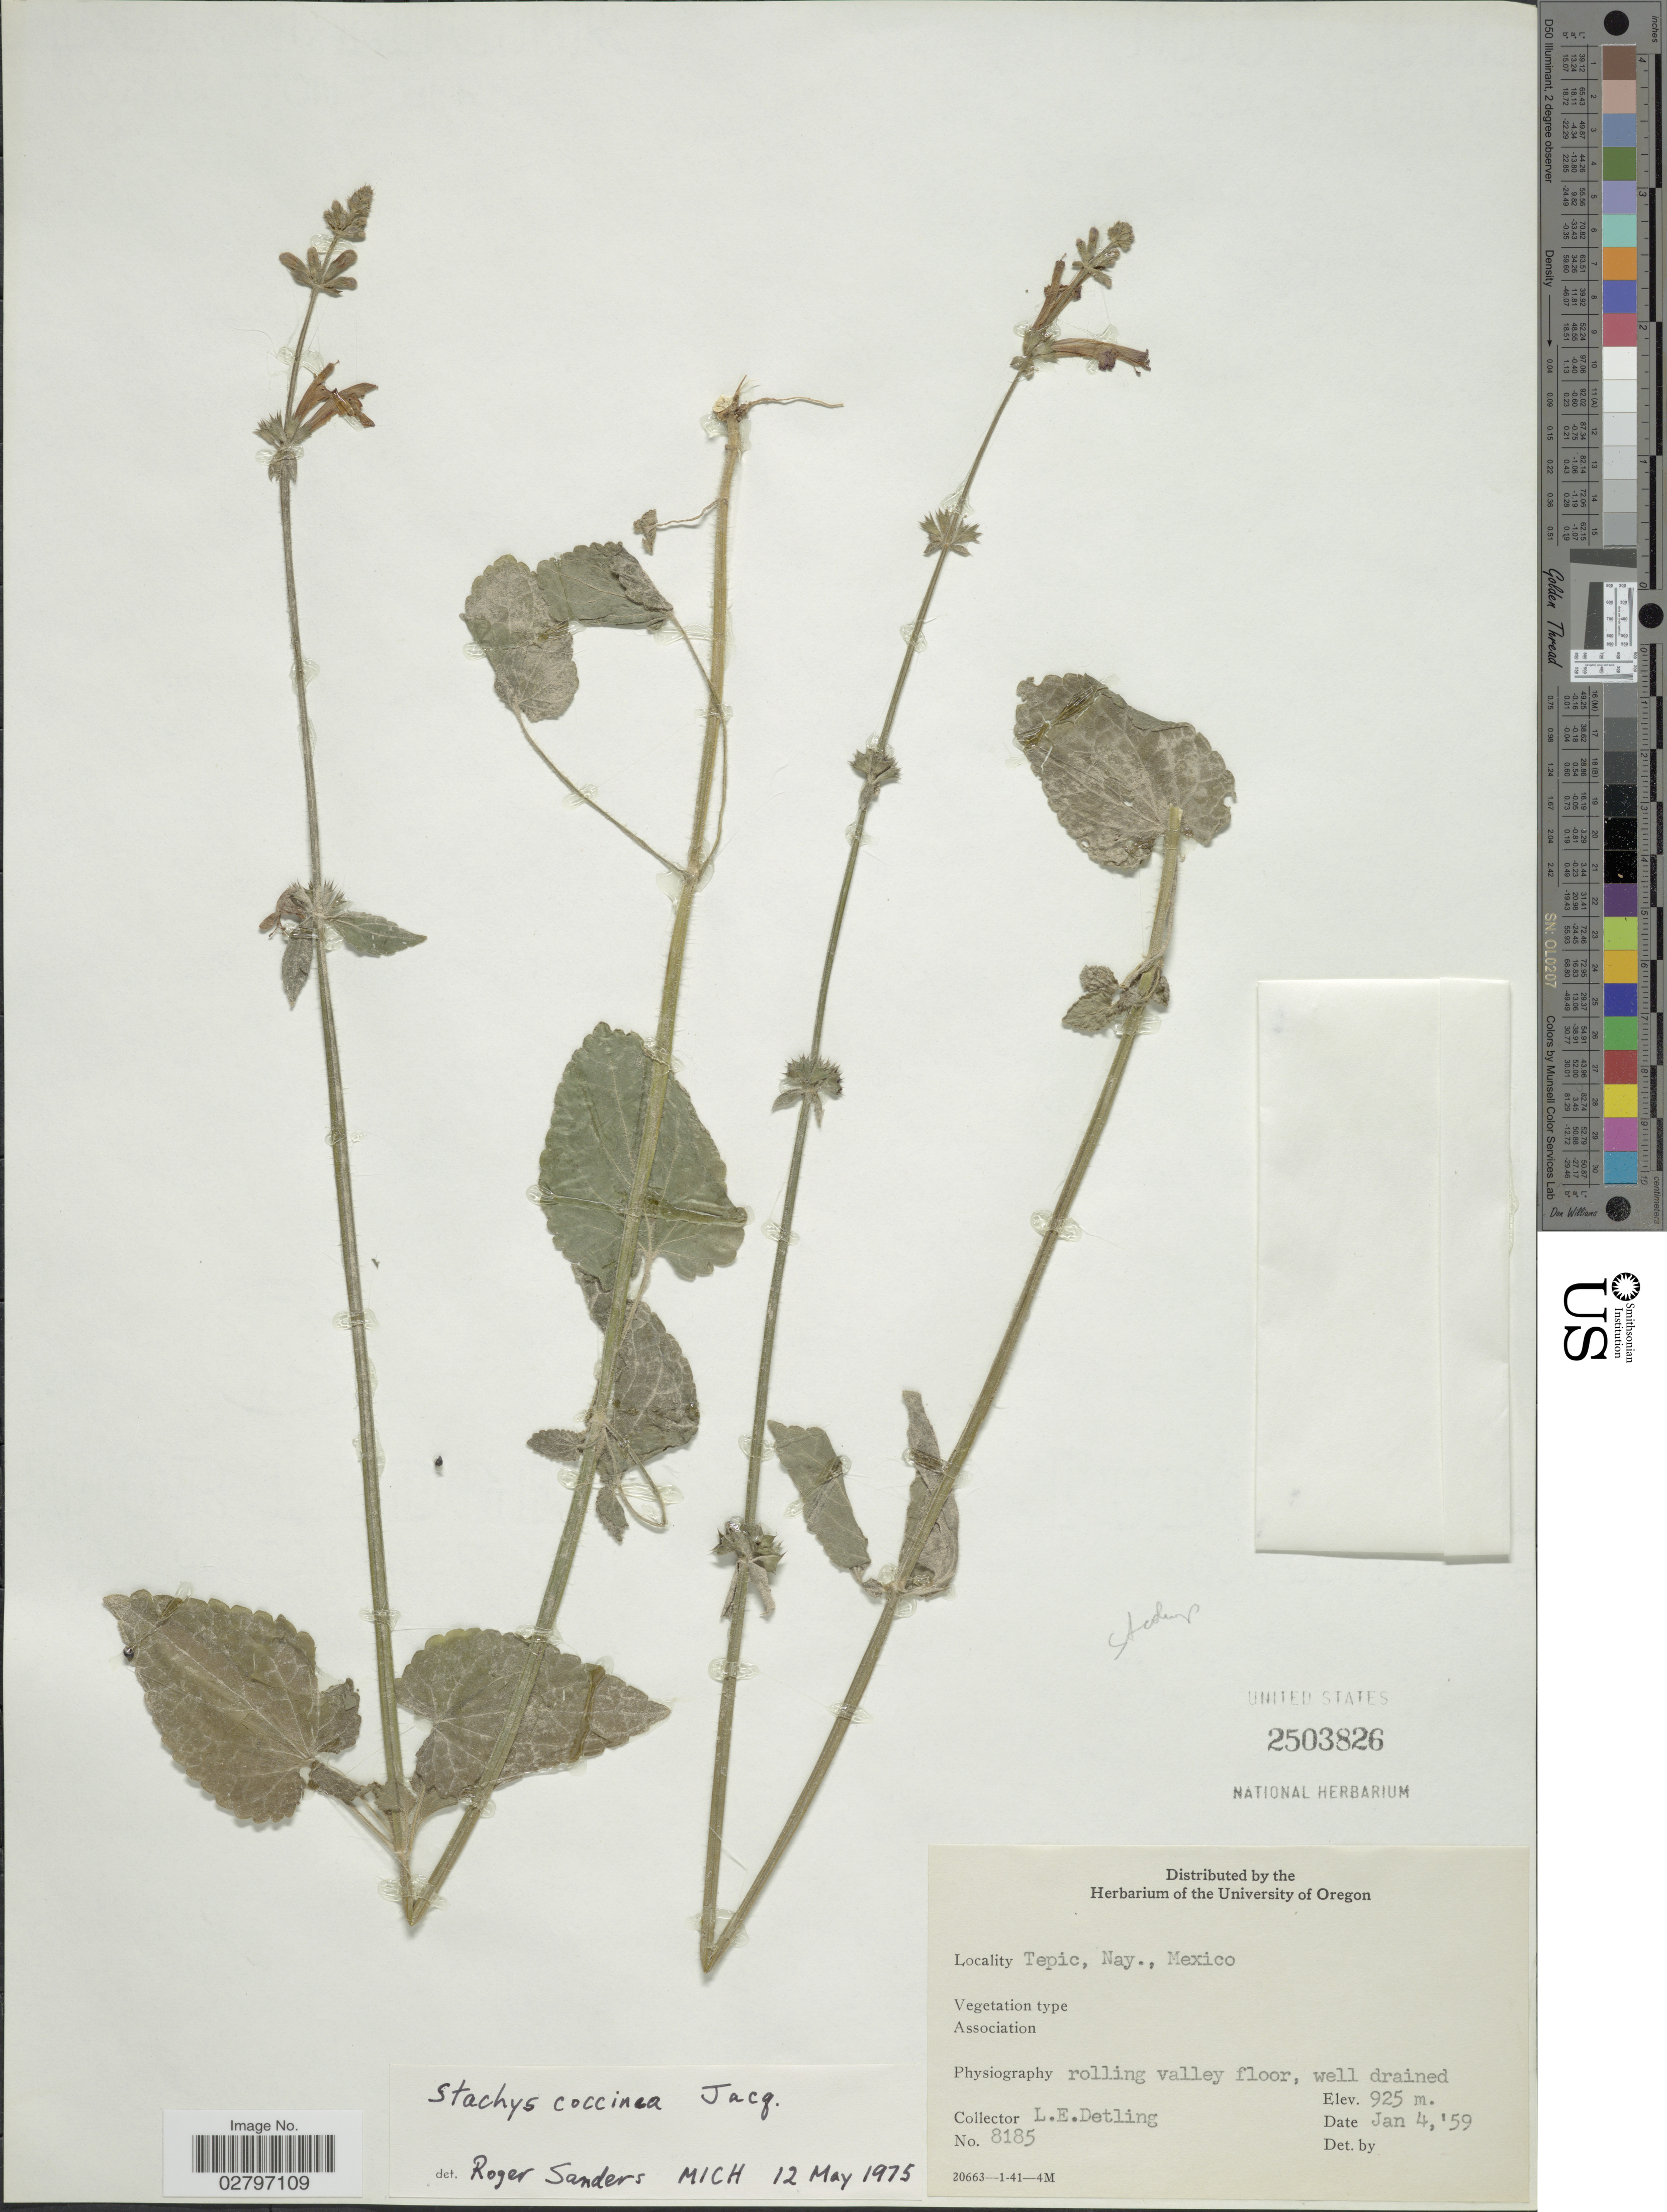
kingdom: Plantae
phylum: Tracheophyta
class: Magnoliopsida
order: Lamiales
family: Lamiaceae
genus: Stachys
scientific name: Stachys coccinea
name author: Ortega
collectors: L. E. Detling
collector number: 8185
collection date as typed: Transcribed d/m/y: 4/1/59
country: Mexico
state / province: Nayarit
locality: Tepic.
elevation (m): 925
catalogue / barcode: US 2503826